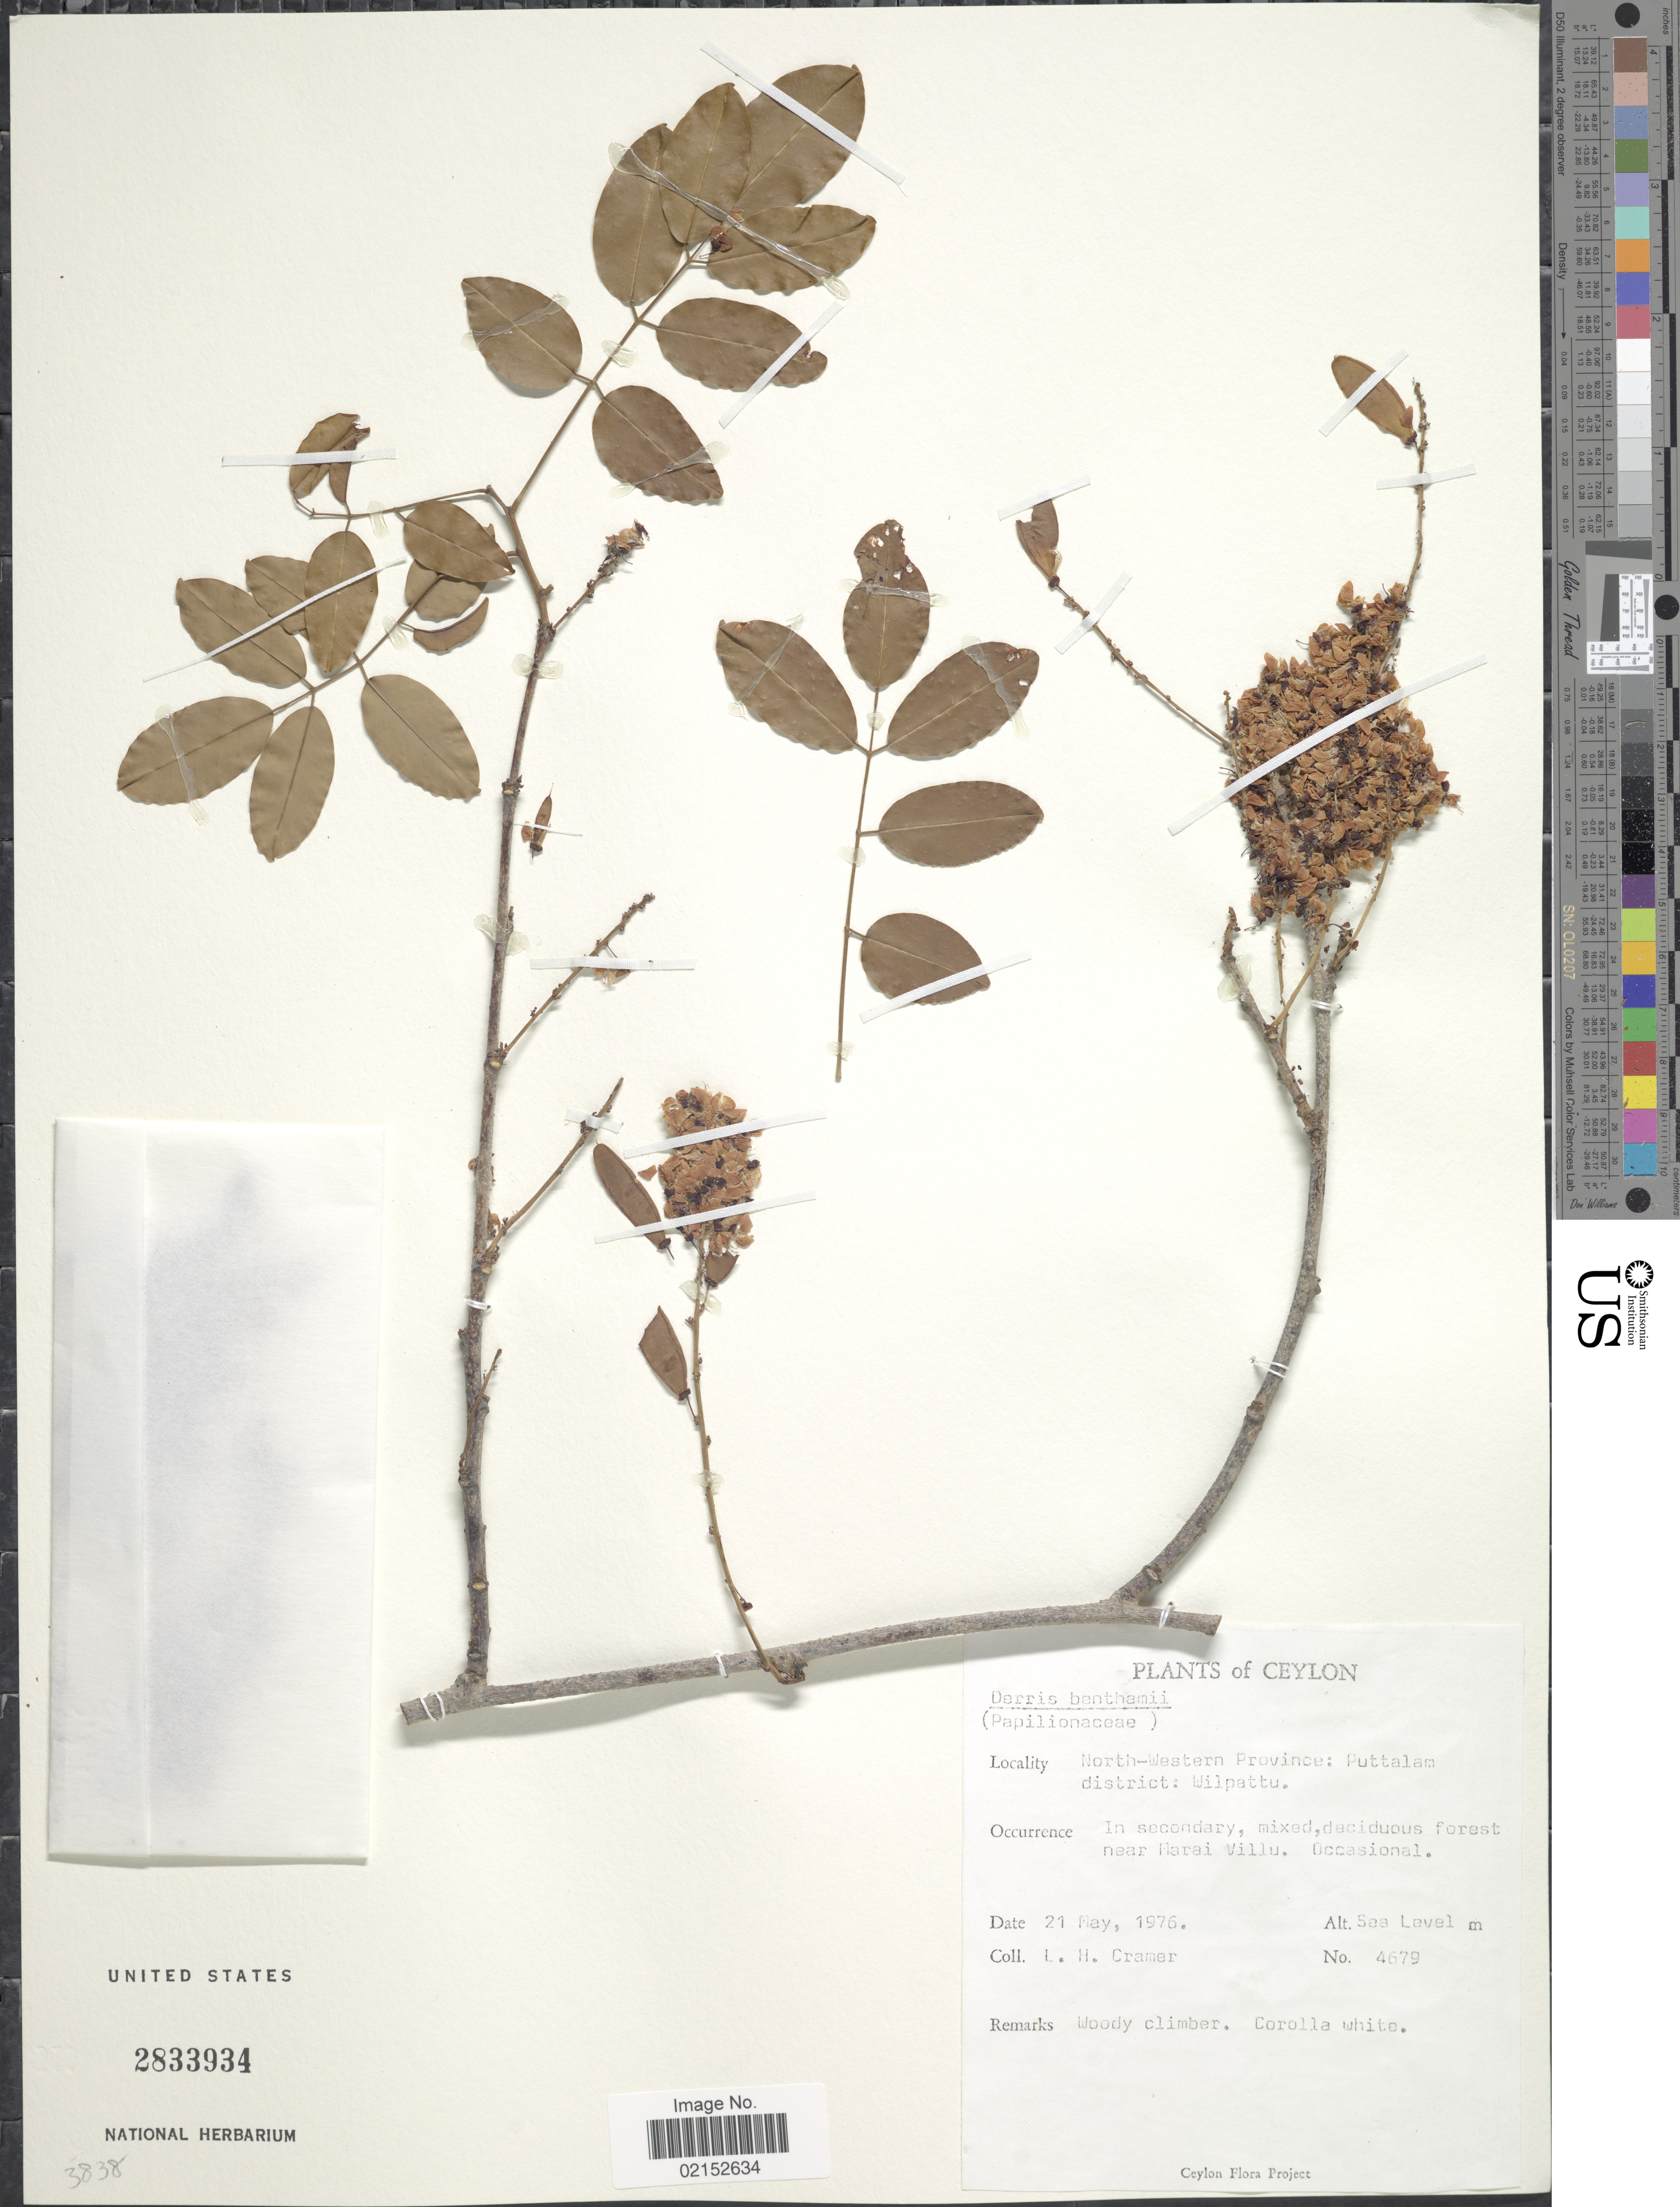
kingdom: Plantae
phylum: Tracheophyta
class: Magnoliopsida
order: Fabales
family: Fabaceae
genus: Derris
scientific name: Derris benthamii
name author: (Thwaites) Thwaites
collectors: L. H. Cramer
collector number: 4679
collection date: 1976-05-21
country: Sri Lanka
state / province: North Western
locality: Ceylon. Puttalam district: Wilpattu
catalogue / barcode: US 2833934